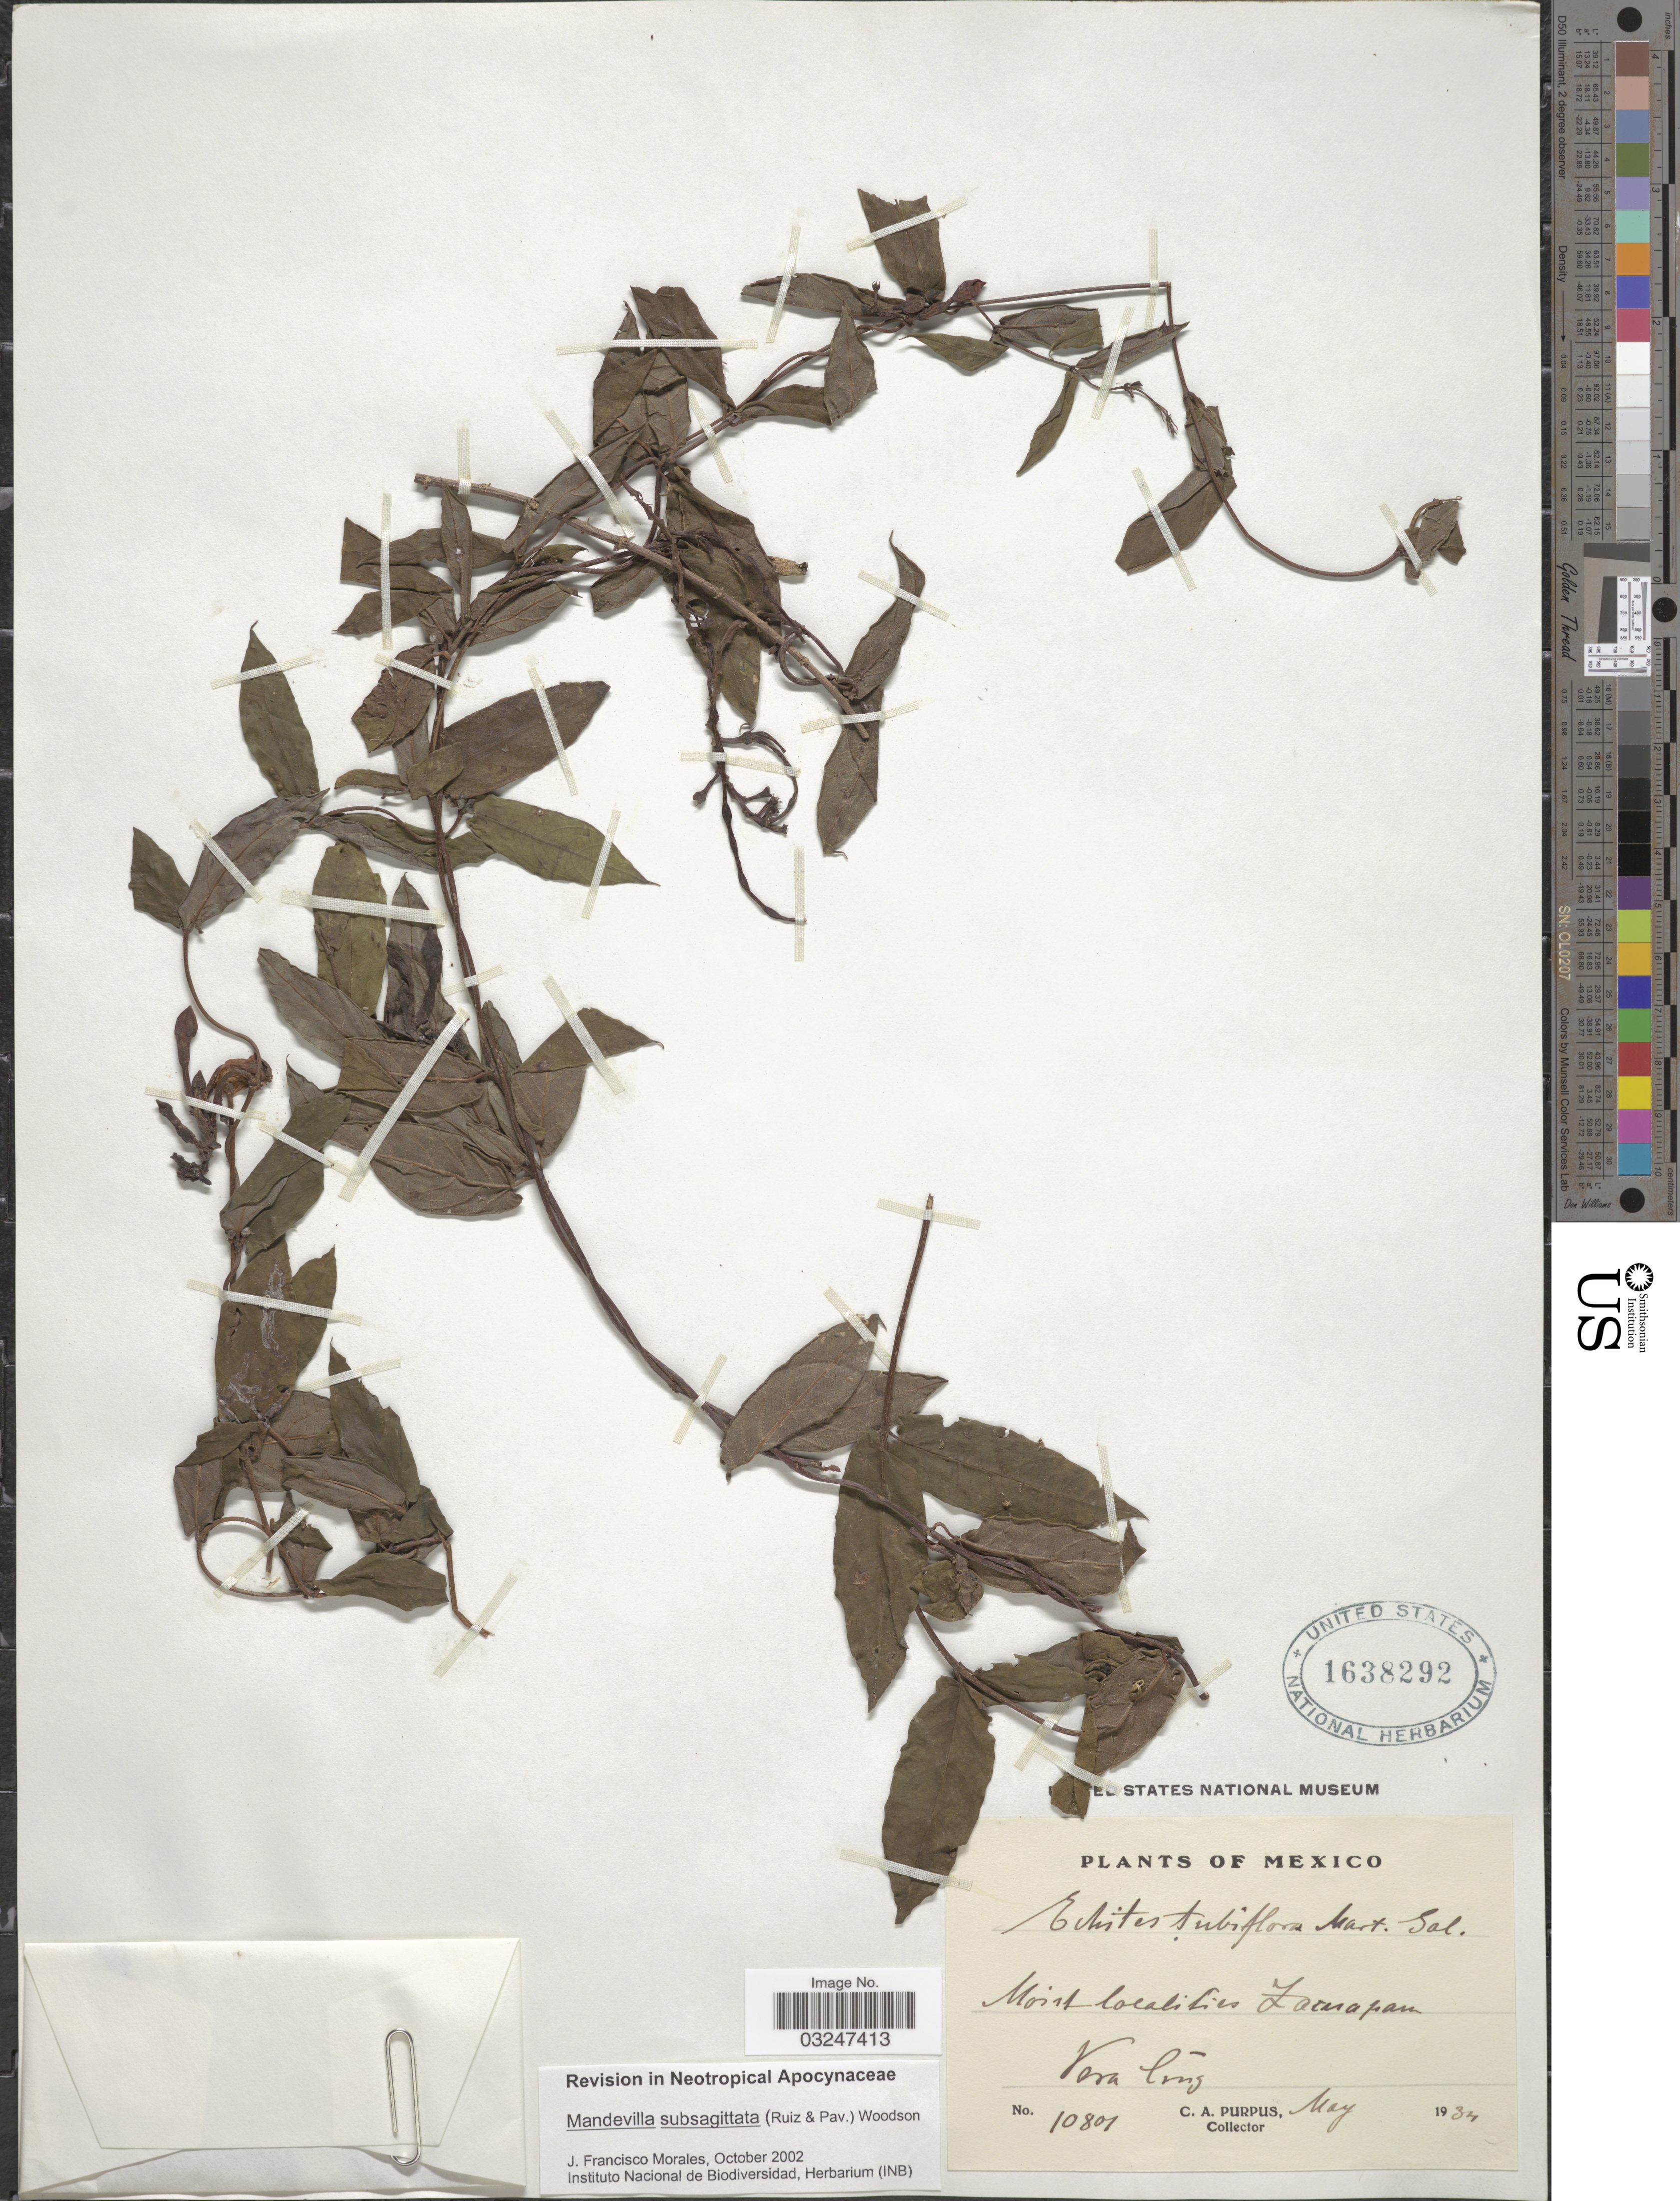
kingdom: Plantae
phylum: Tracheophyta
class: Magnoliopsida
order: Gentianales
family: Apocynaceae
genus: Mandevilla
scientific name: Mandevilla subsagittata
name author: (Ruiz & Pav.) Woodson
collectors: C. A. Purpus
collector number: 10801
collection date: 1934-05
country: Mexico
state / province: Veracruz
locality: Zacuapan, Vera Cruz.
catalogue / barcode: US 1638292